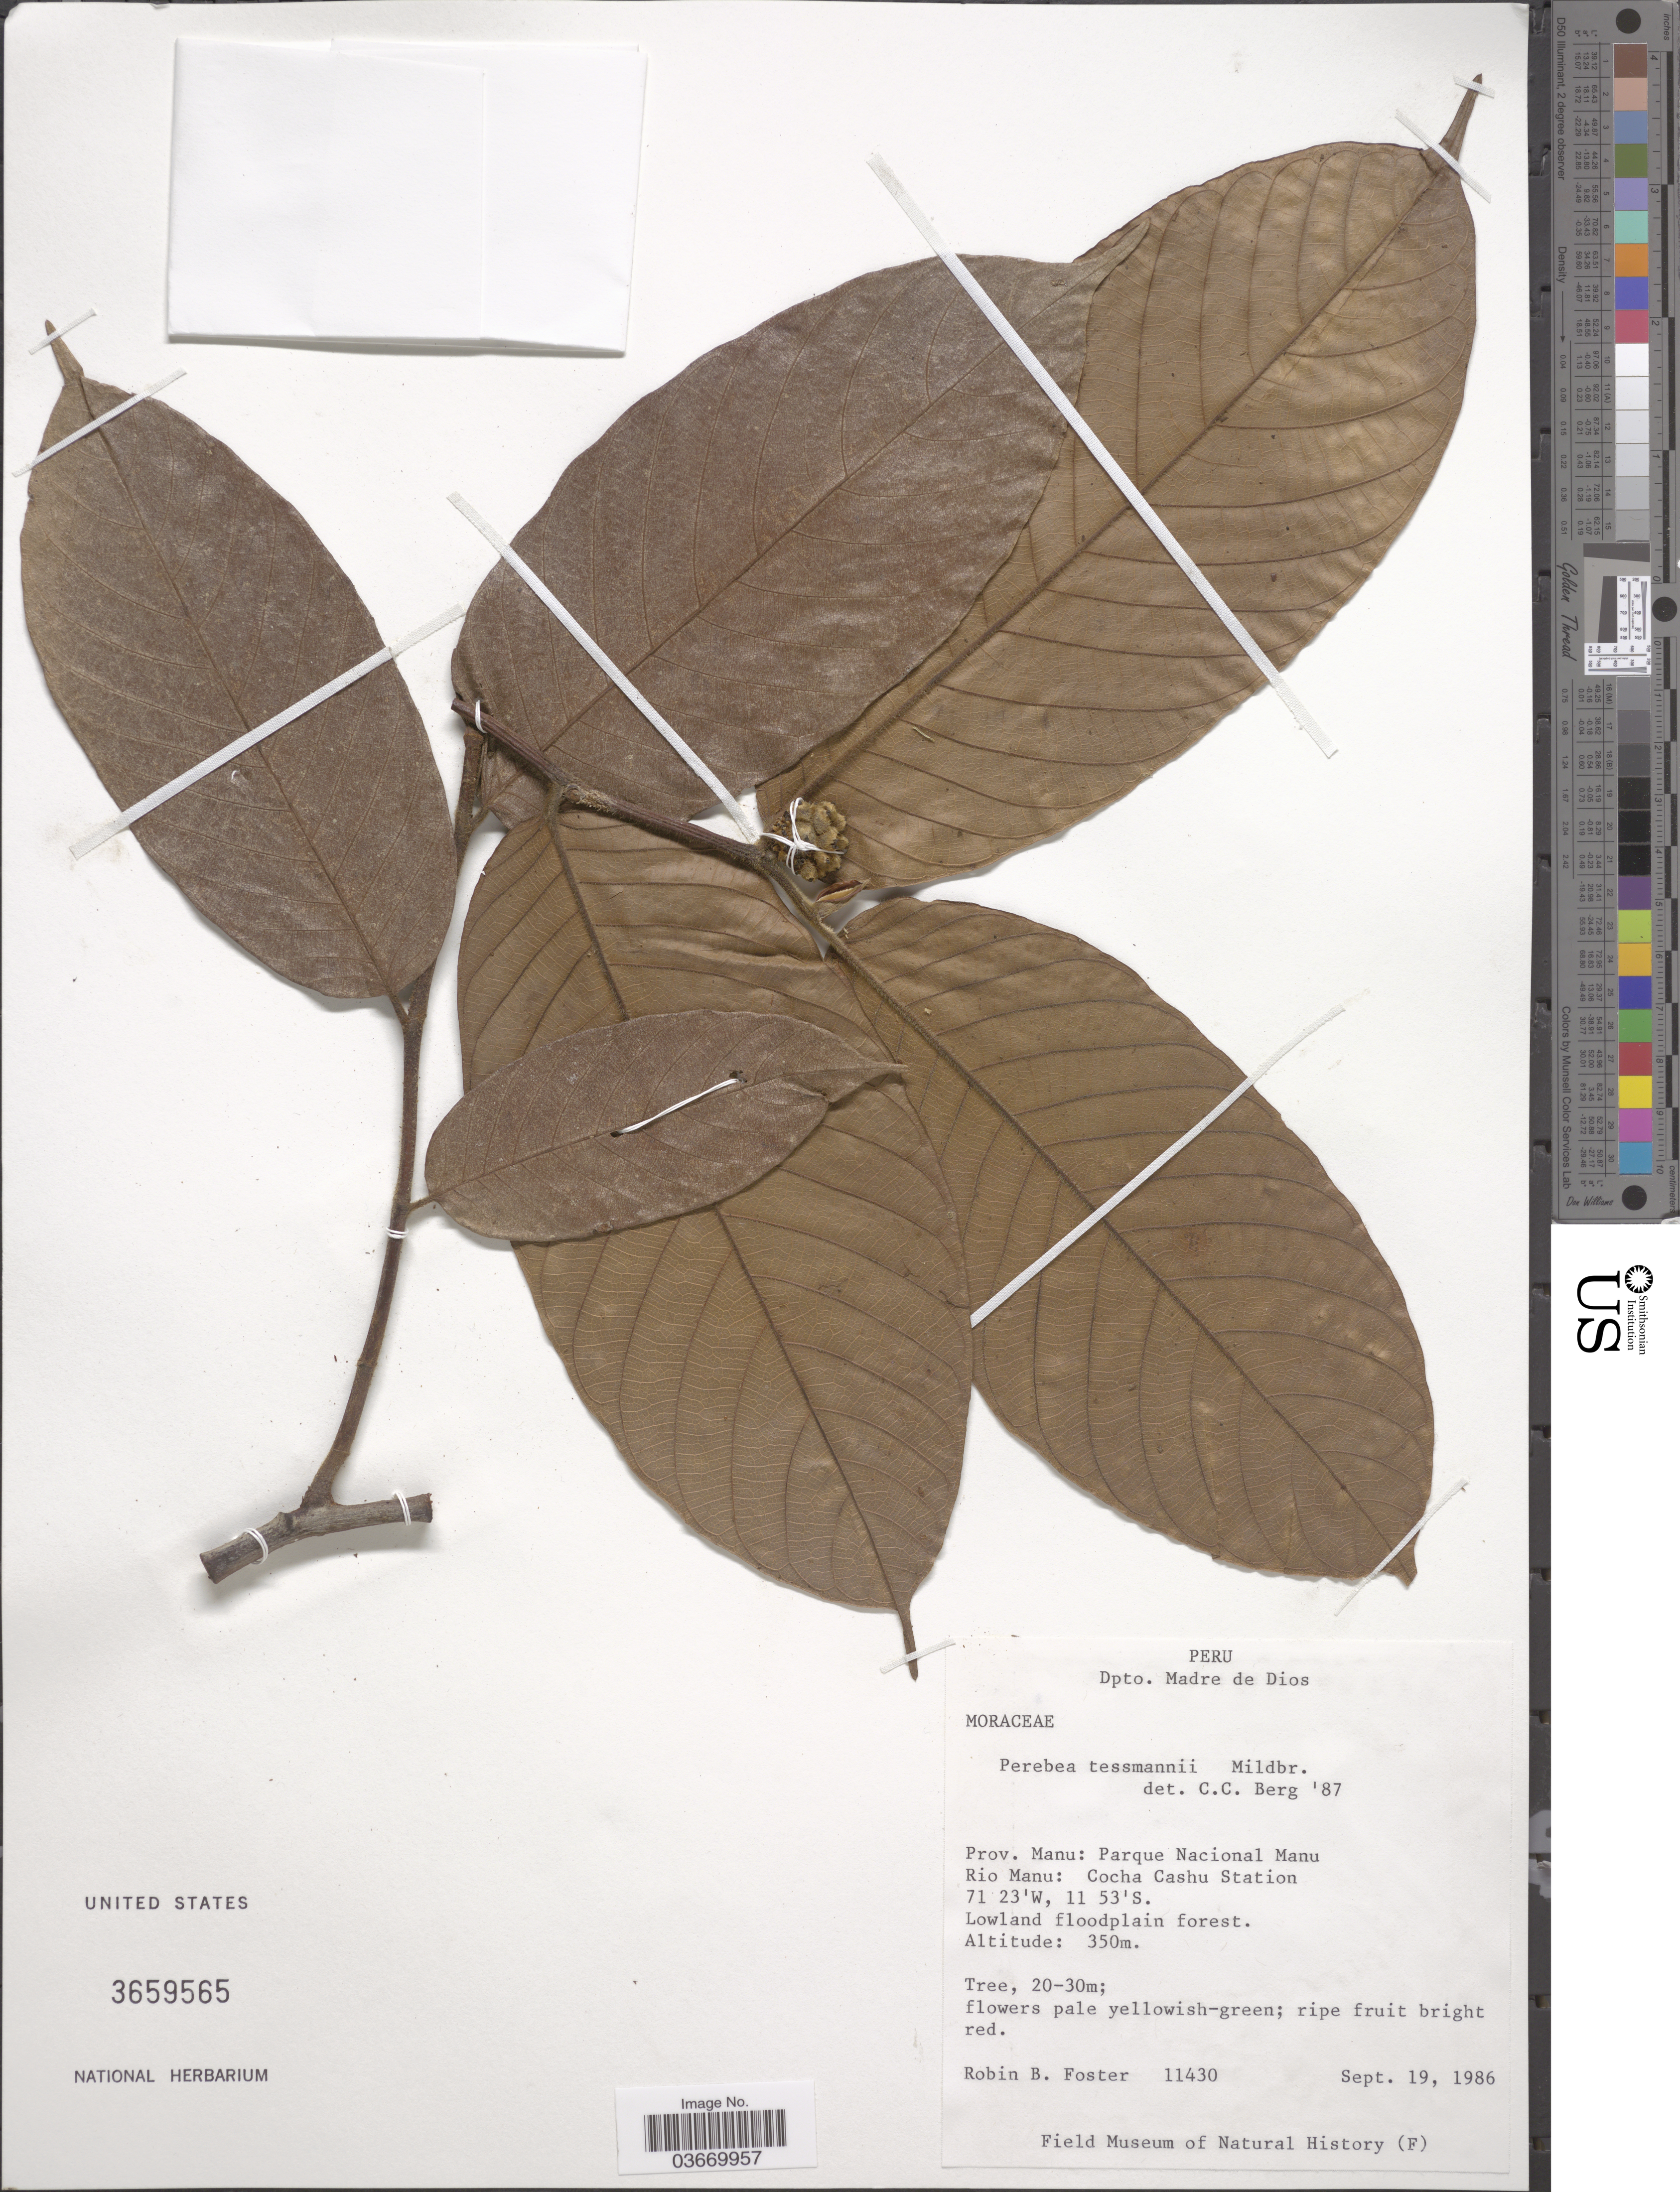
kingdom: Plantae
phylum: Tracheophyta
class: Magnoliopsida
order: Rosales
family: Moraceae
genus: Perebea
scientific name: Perebea tessmannii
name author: Mildbr.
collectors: R. B. Foster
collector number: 11430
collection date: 1986-09-19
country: Peru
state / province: Madre de Dios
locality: Dpto. Madre de Dios. Prov. Manu: Parque Nacional Manu. Rio Manu: Cocha Cashu Station.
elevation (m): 350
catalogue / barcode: US 3659565